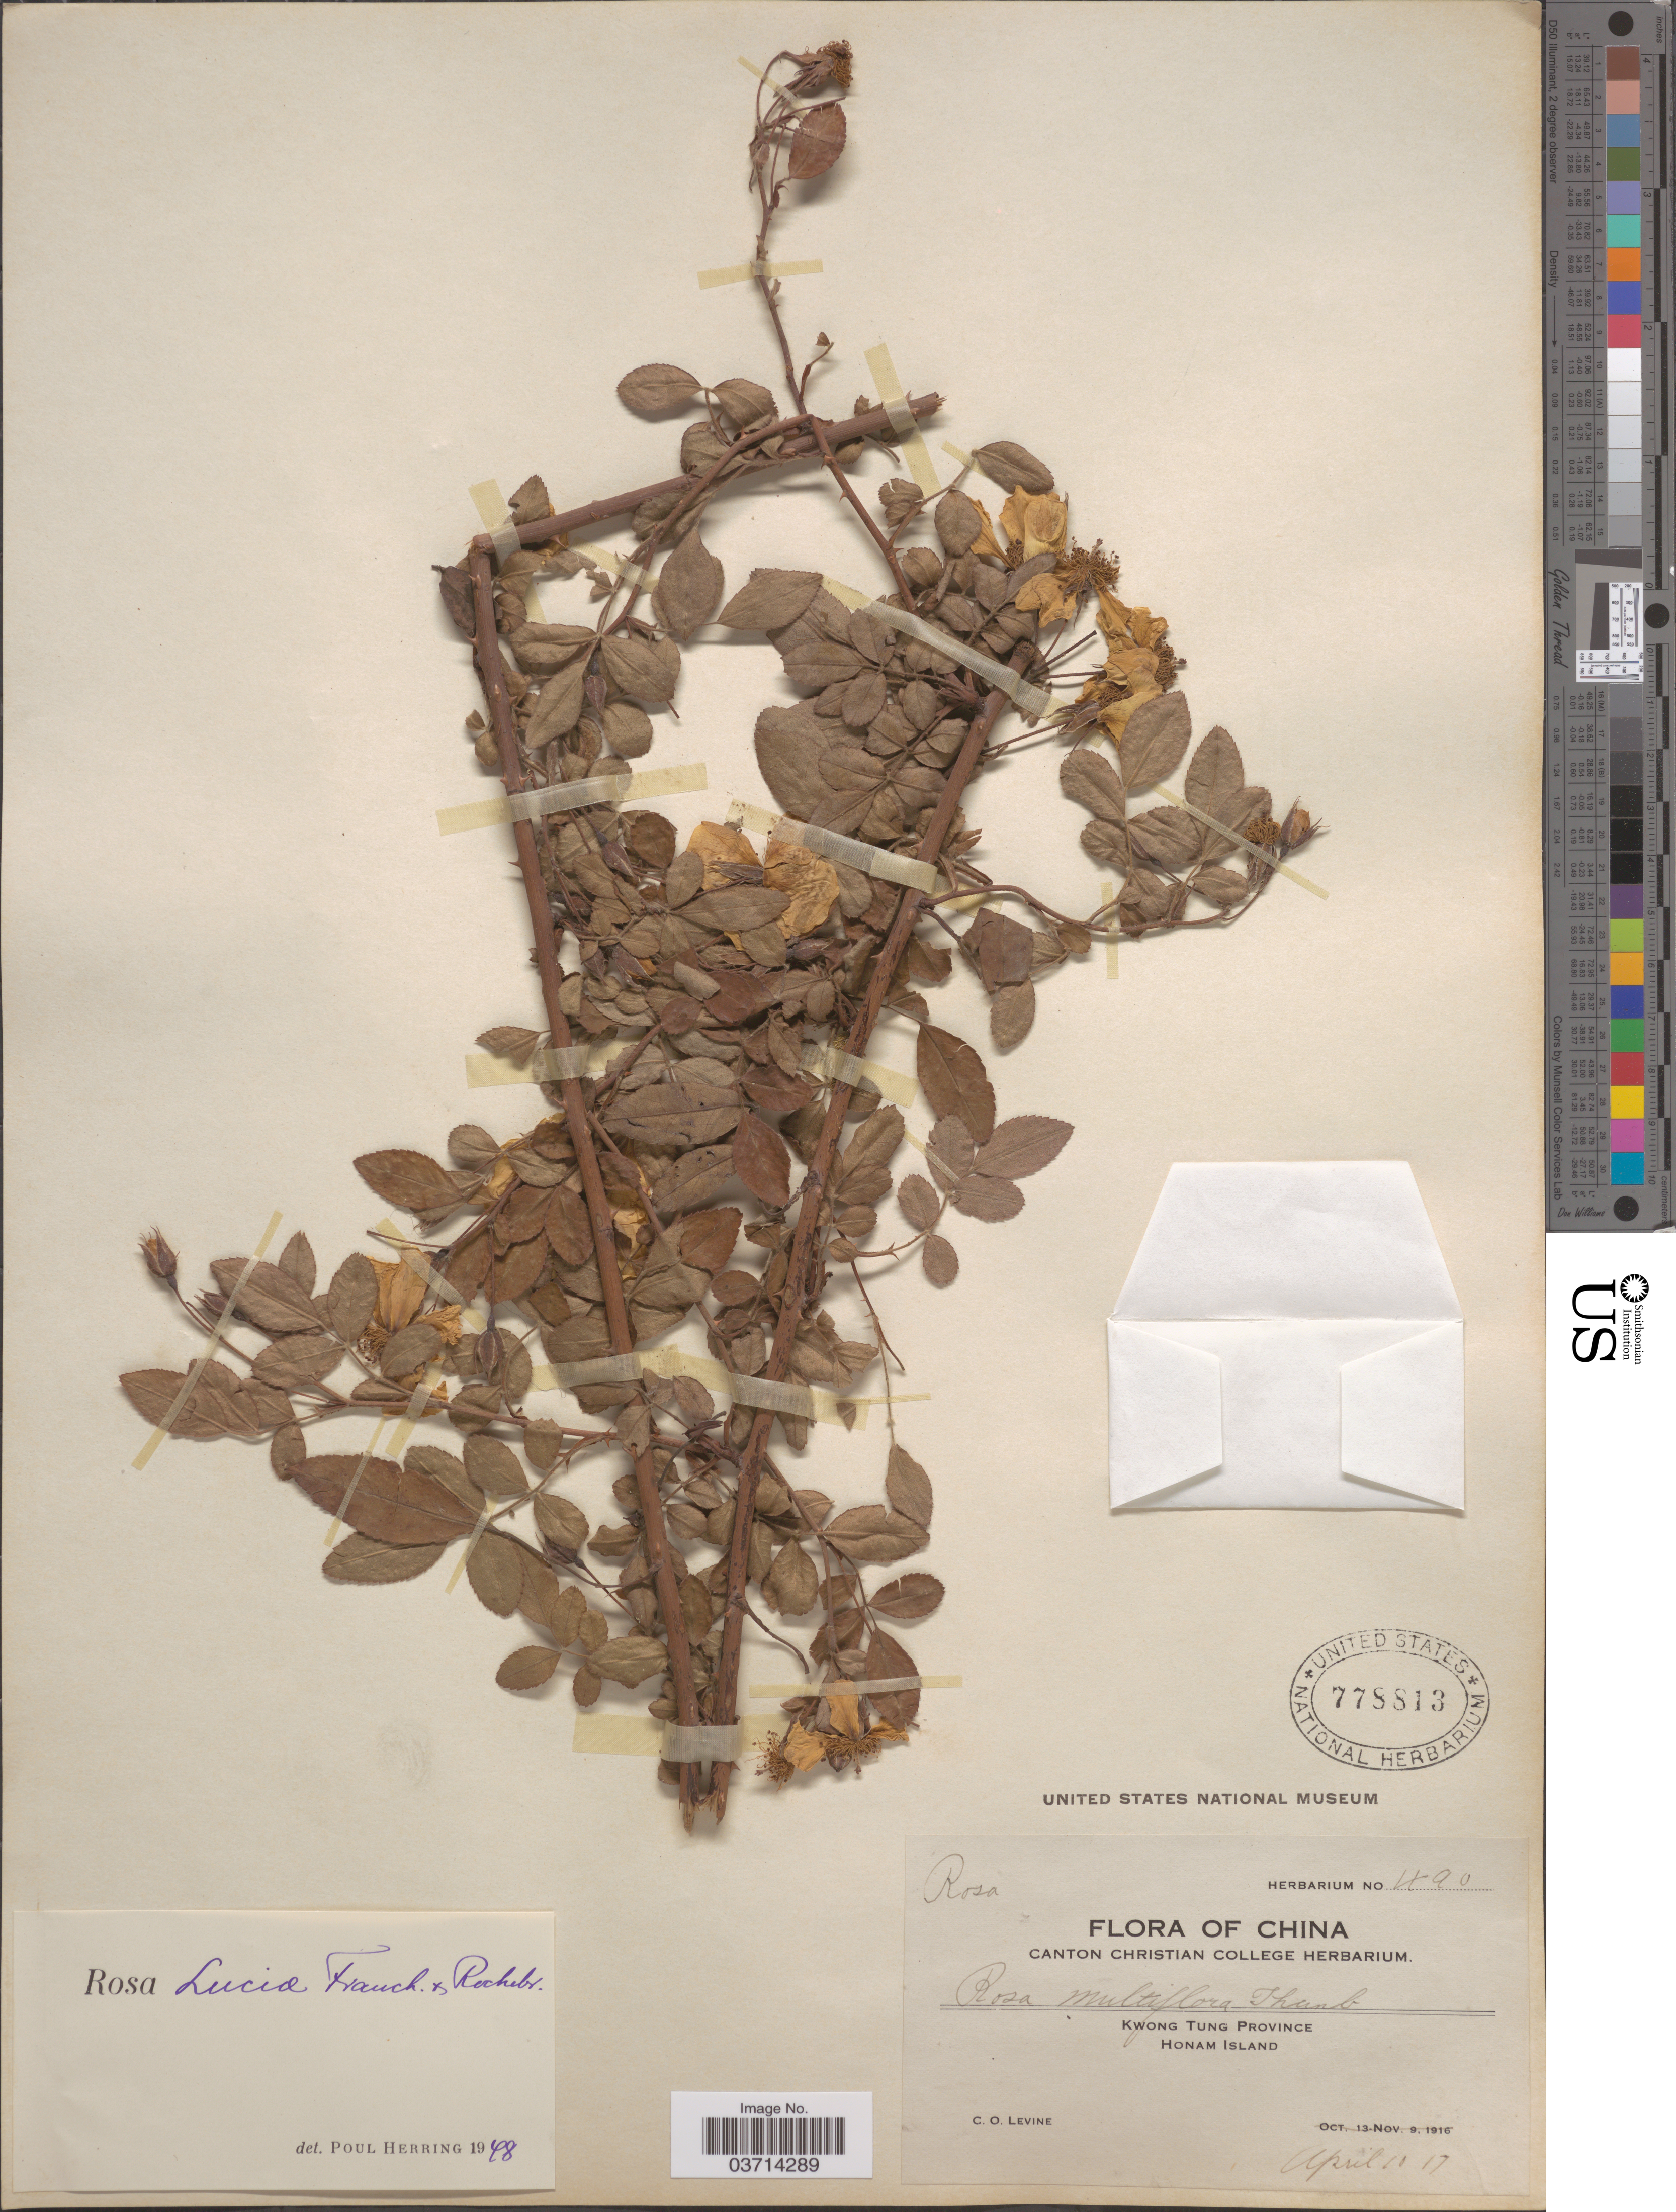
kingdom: Plantae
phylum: Tracheophyta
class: Magnoliopsida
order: Rosales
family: Rosaceae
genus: Rosa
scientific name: Rosa luciae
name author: Franch. & Rochebr.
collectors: C. O. Levine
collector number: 490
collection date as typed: Transcribed d/m/y: 10/4/17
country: China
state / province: Guangdong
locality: Kwong Tung Province. Honam Island.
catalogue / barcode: US 778813